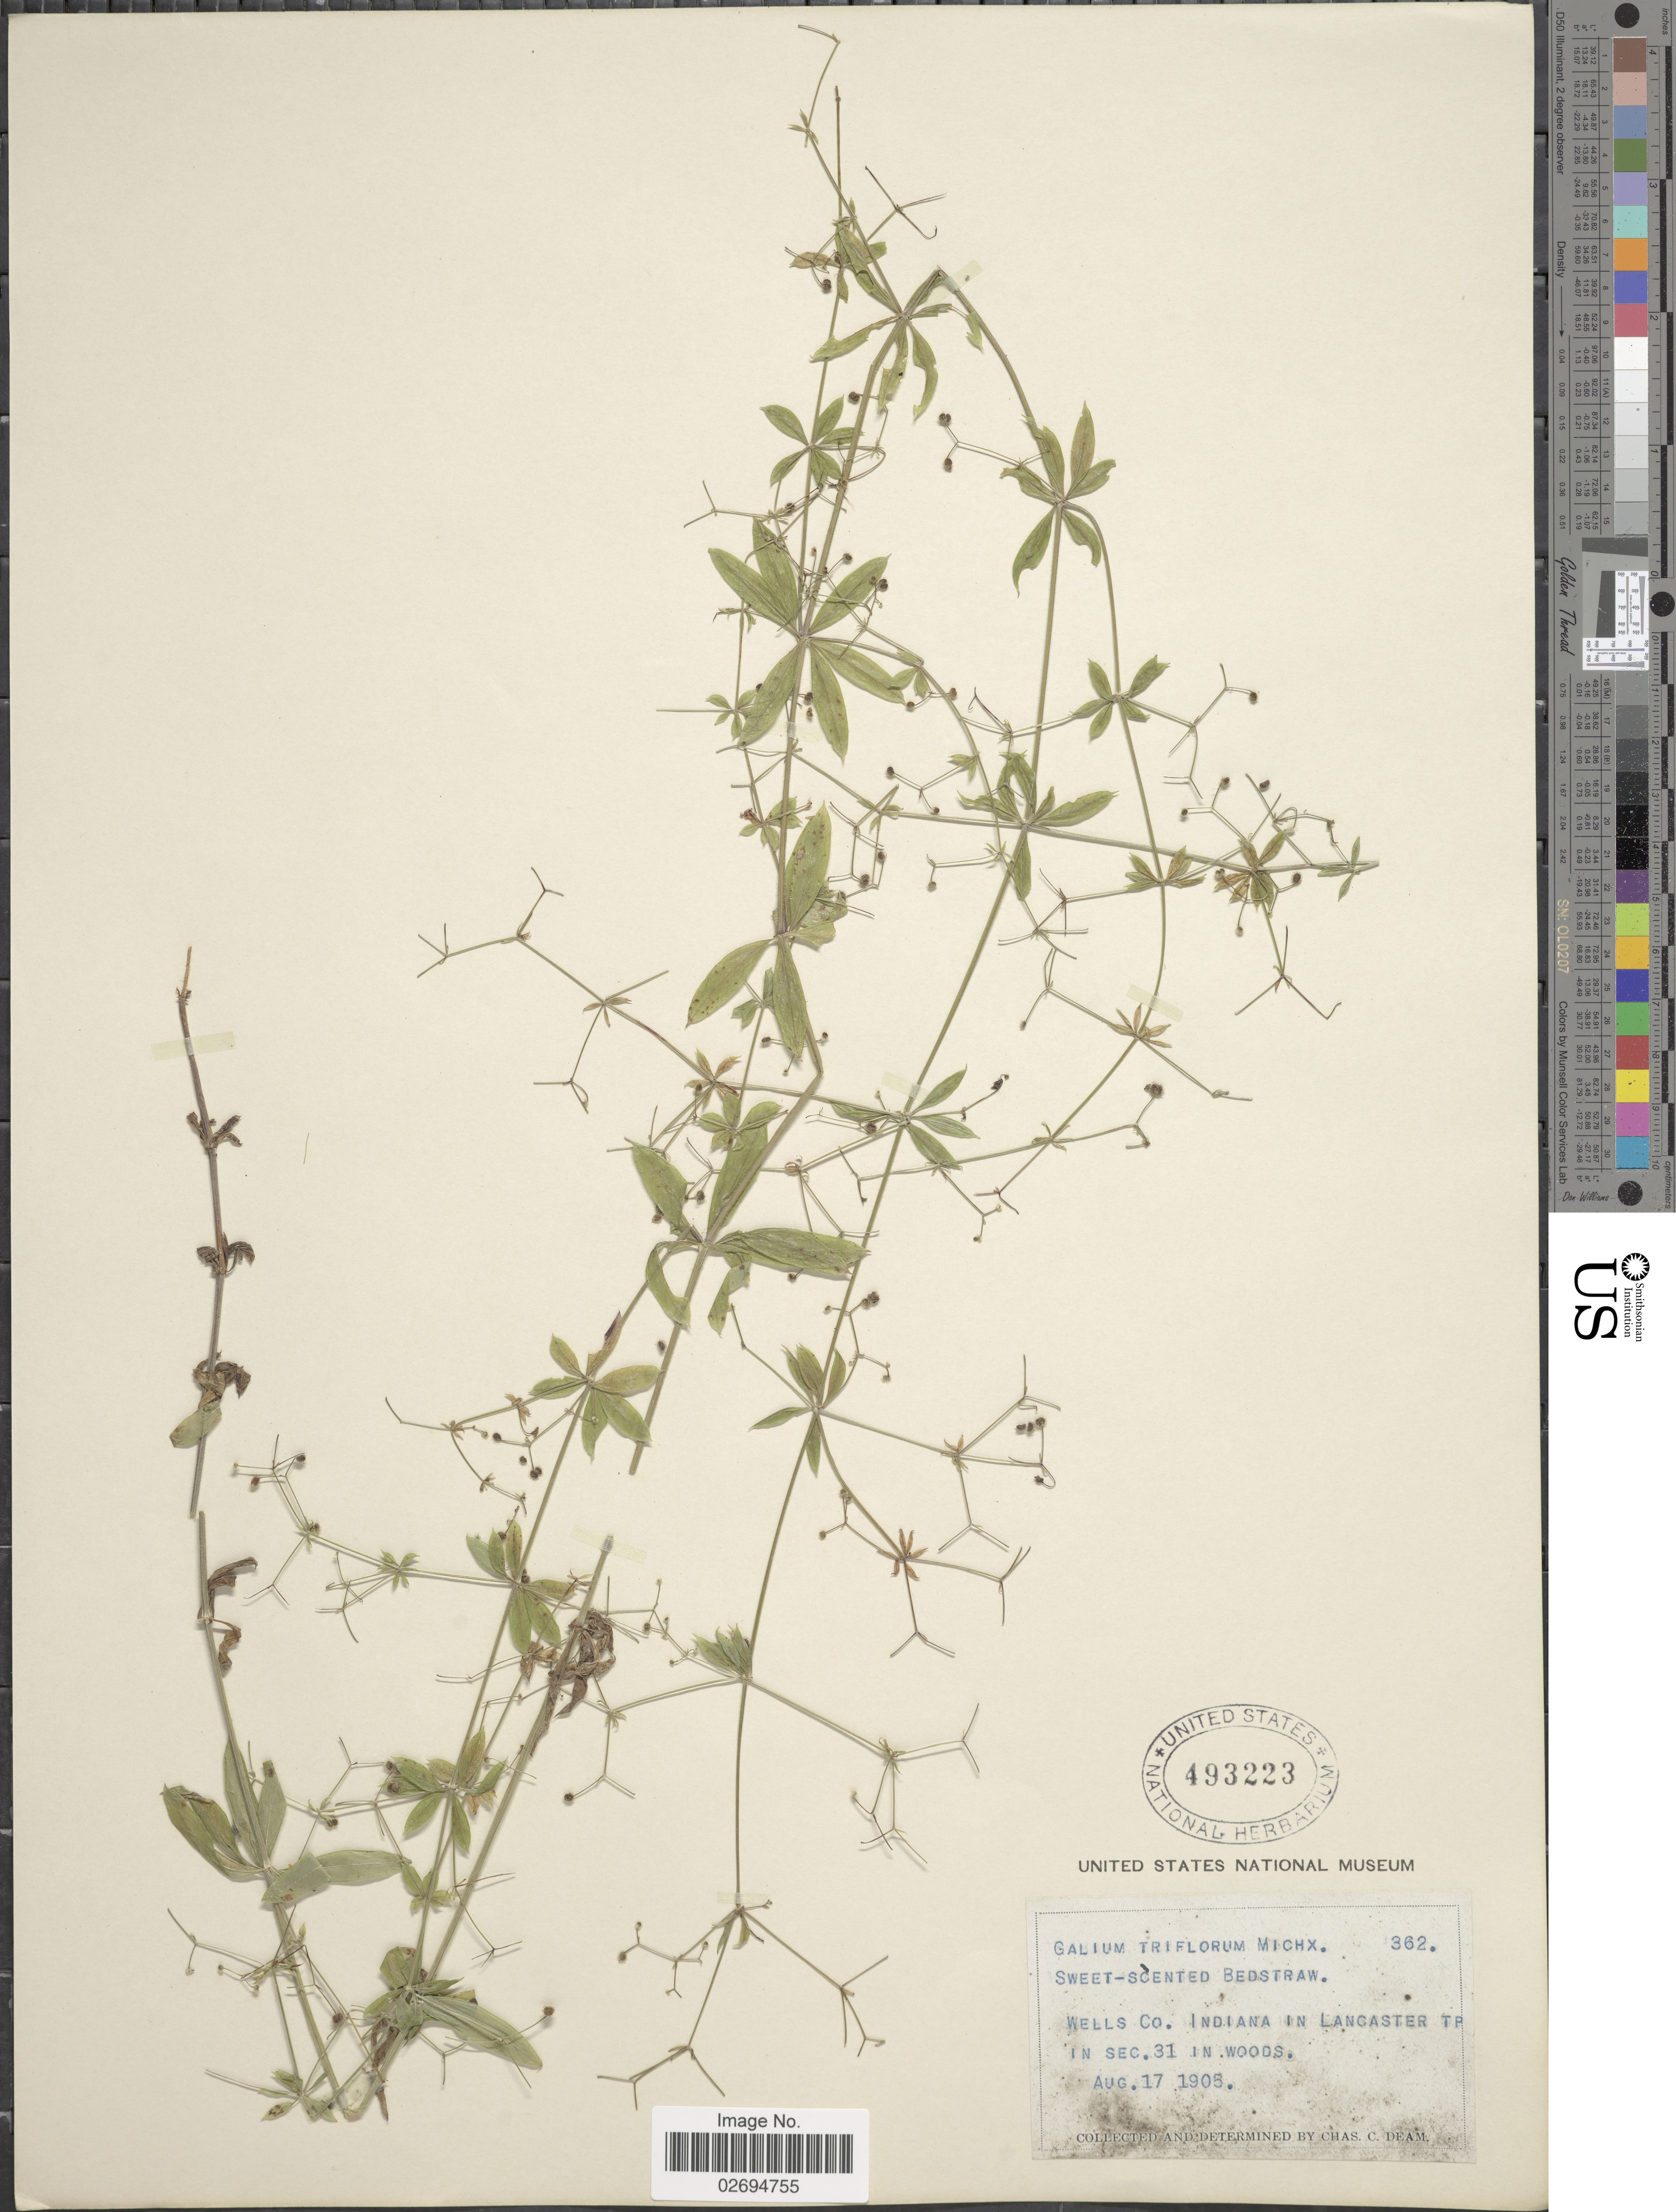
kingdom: Plantae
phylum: Tracheophyta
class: Magnoliopsida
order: Gentianales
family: Rubiaceae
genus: Galium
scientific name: Galium triflorum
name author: Michx.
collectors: C. Deam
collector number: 362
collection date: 1905-08-17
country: United States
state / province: Indiana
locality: Wells Co. Indiana in Lancaster TP in Sec 31 in woods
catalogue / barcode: US 493223